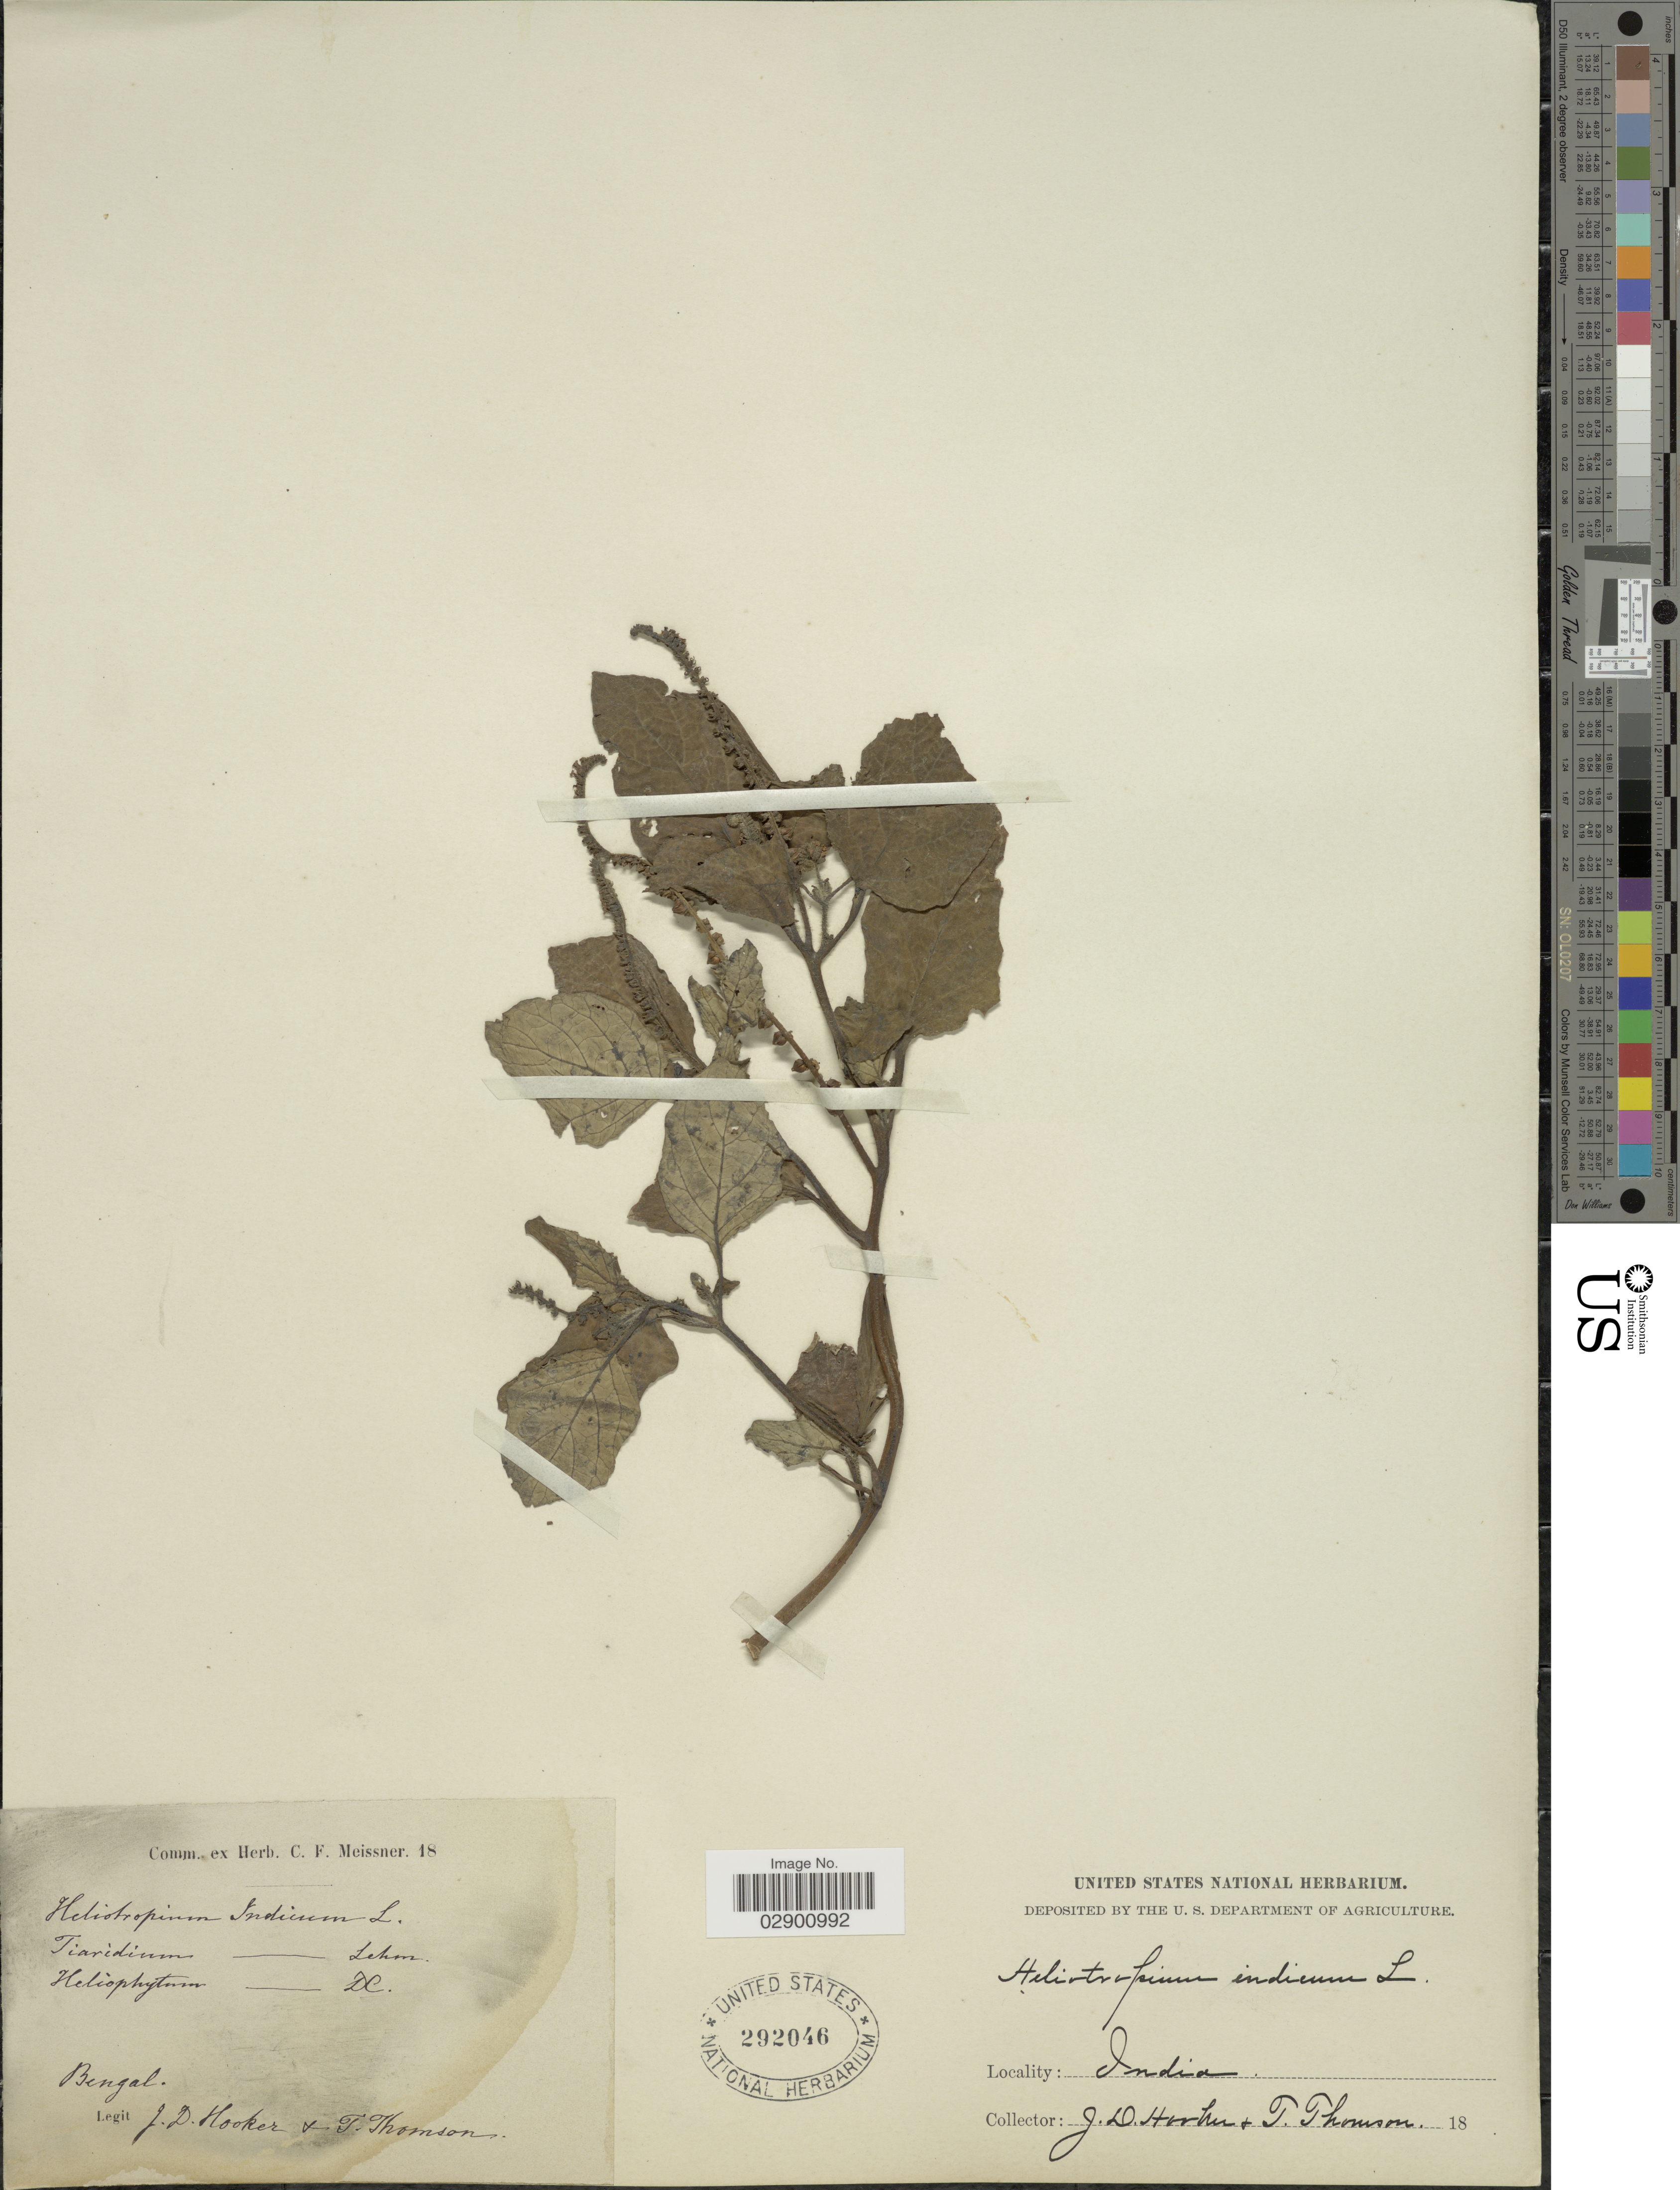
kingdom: Plantae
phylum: Tracheophyta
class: Magnoliopsida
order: Boraginales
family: Heliotropiaceae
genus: Heliotropium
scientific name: Heliotropium indicum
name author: L.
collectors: J. D. Hooker & T. Thomson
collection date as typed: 18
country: India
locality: Bengal.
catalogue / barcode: US 292046